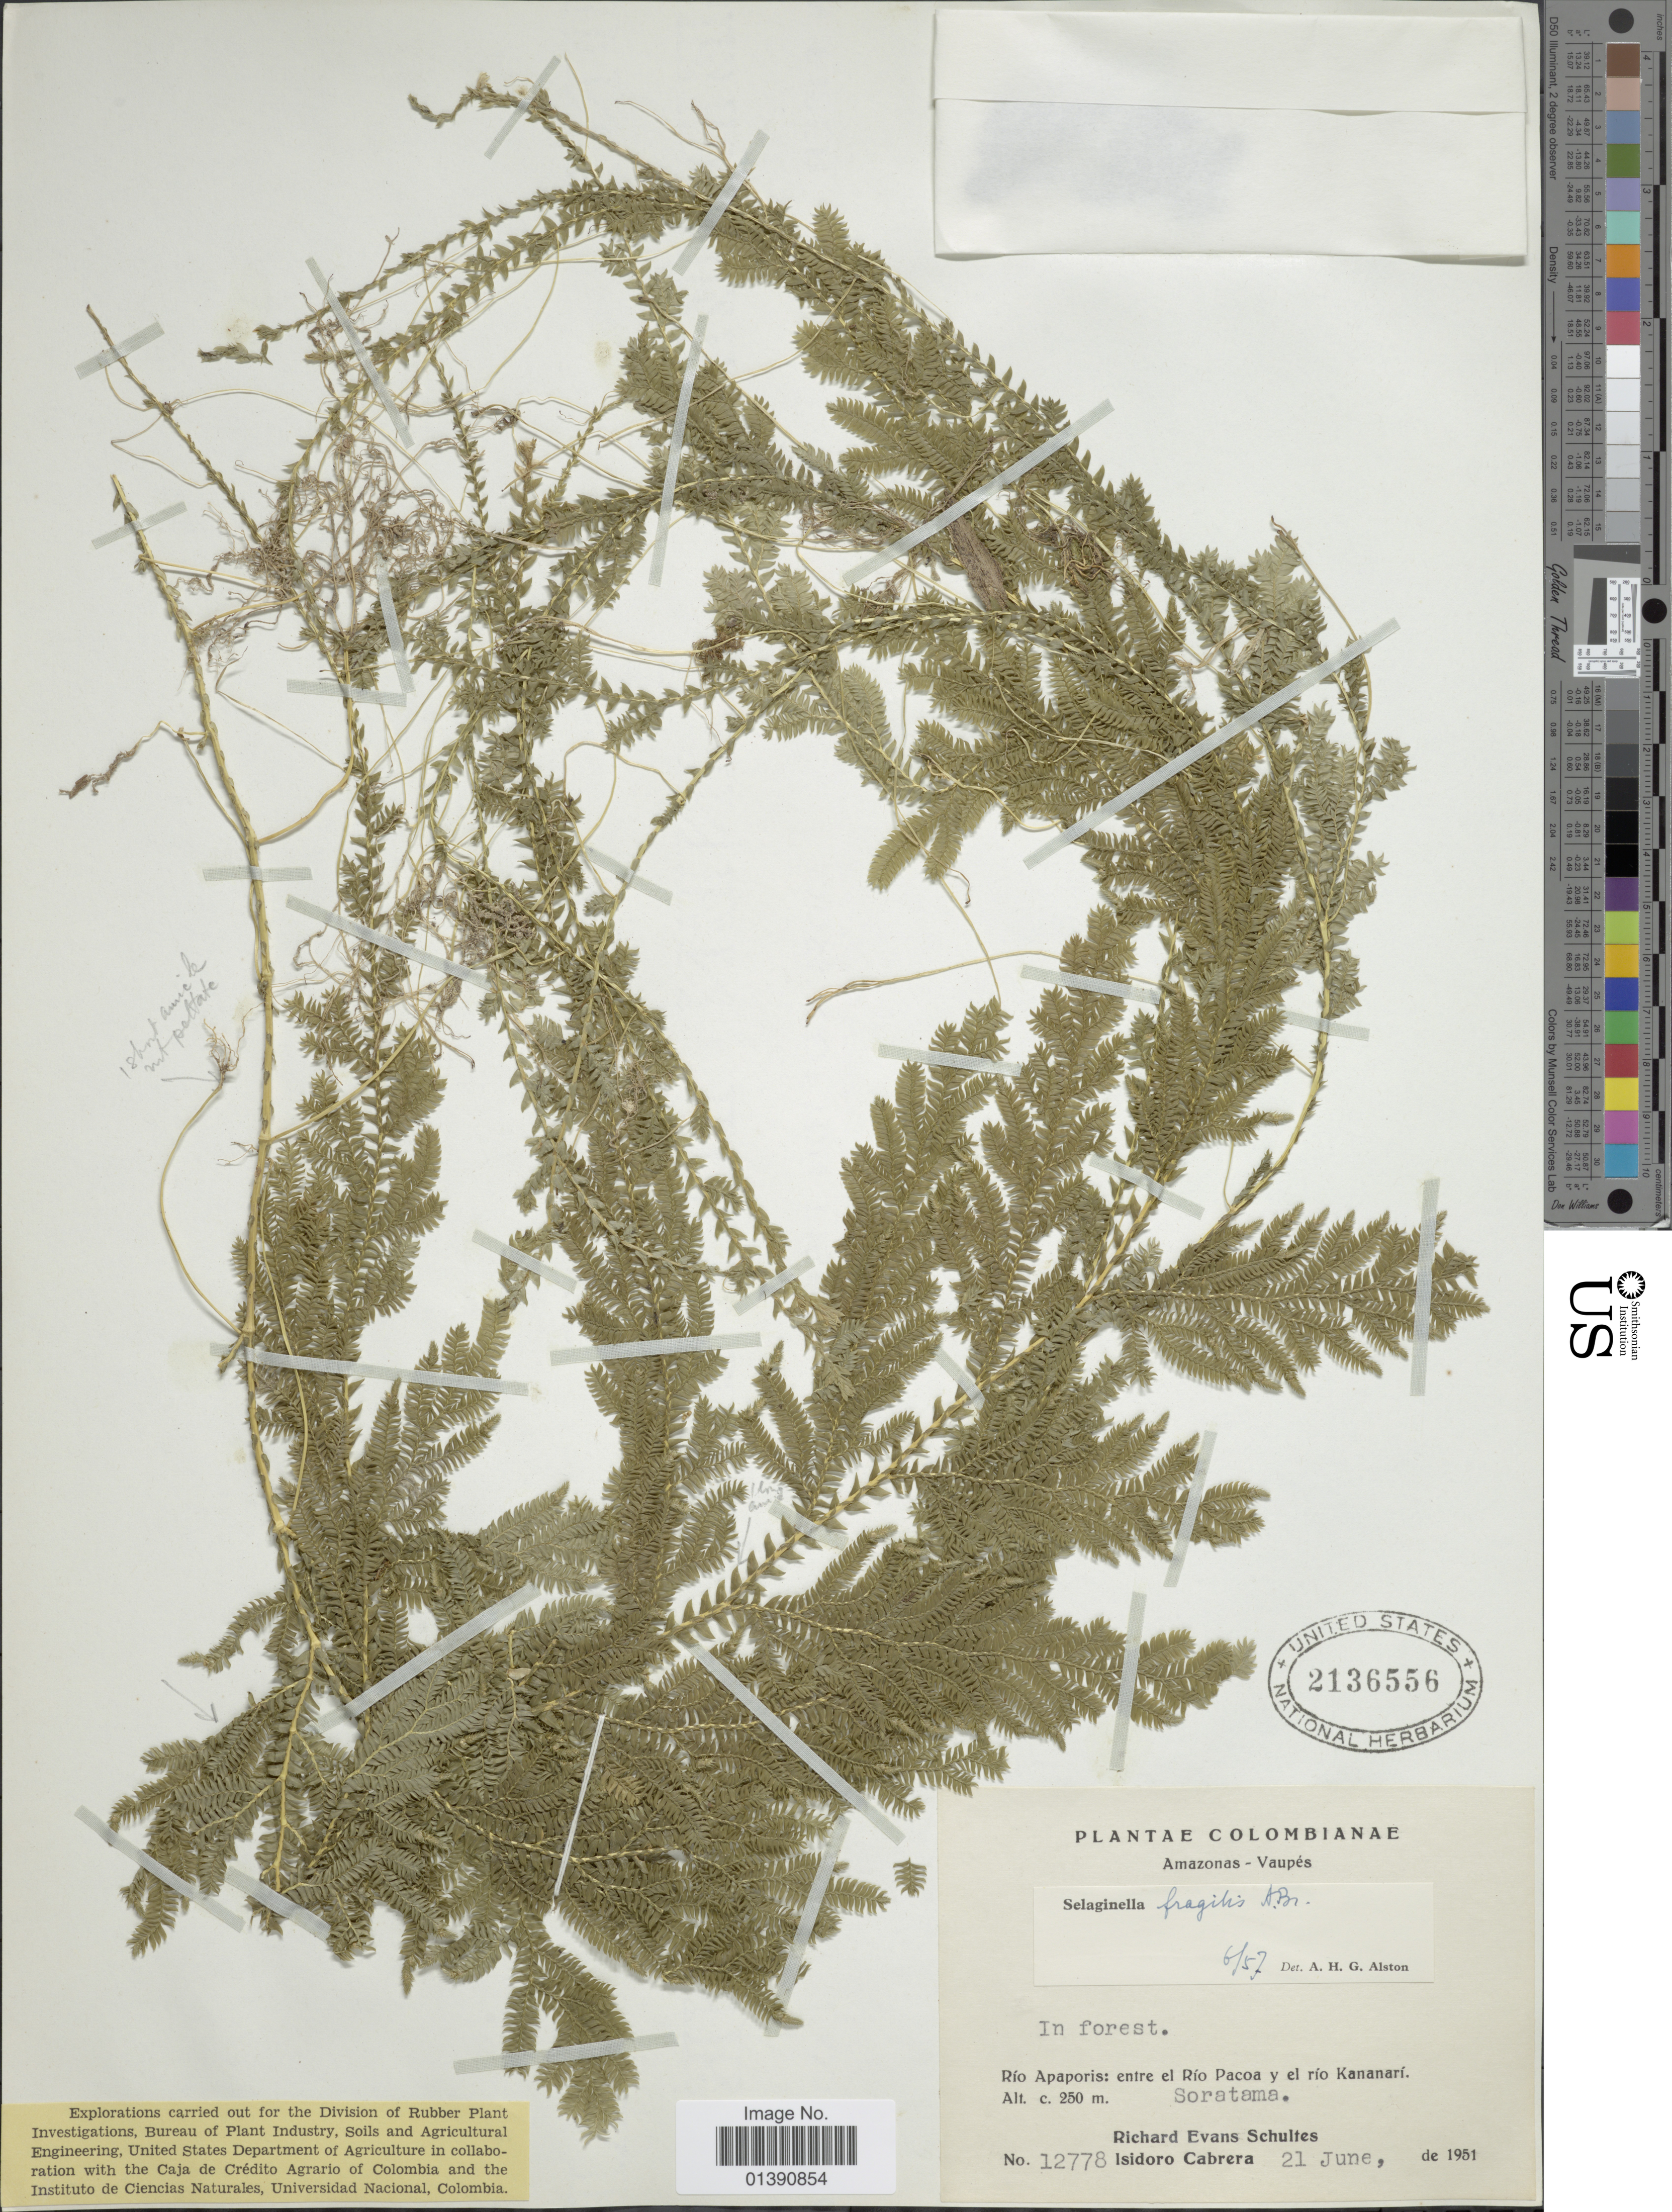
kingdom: Plantae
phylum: Tracheophyta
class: Lycopodiopsida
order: Selaginellales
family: Selaginellaceae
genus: Selaginella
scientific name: Selaginella fragilis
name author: A. Braun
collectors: R. E. Schultes & I. Cabrera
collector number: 12778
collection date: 1951-06-21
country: Peru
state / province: Amazonas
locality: Vaupés, Río Apaporis; entre el río Pacoa el río Kananarí, Soratama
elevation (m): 250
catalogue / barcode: US 2136556